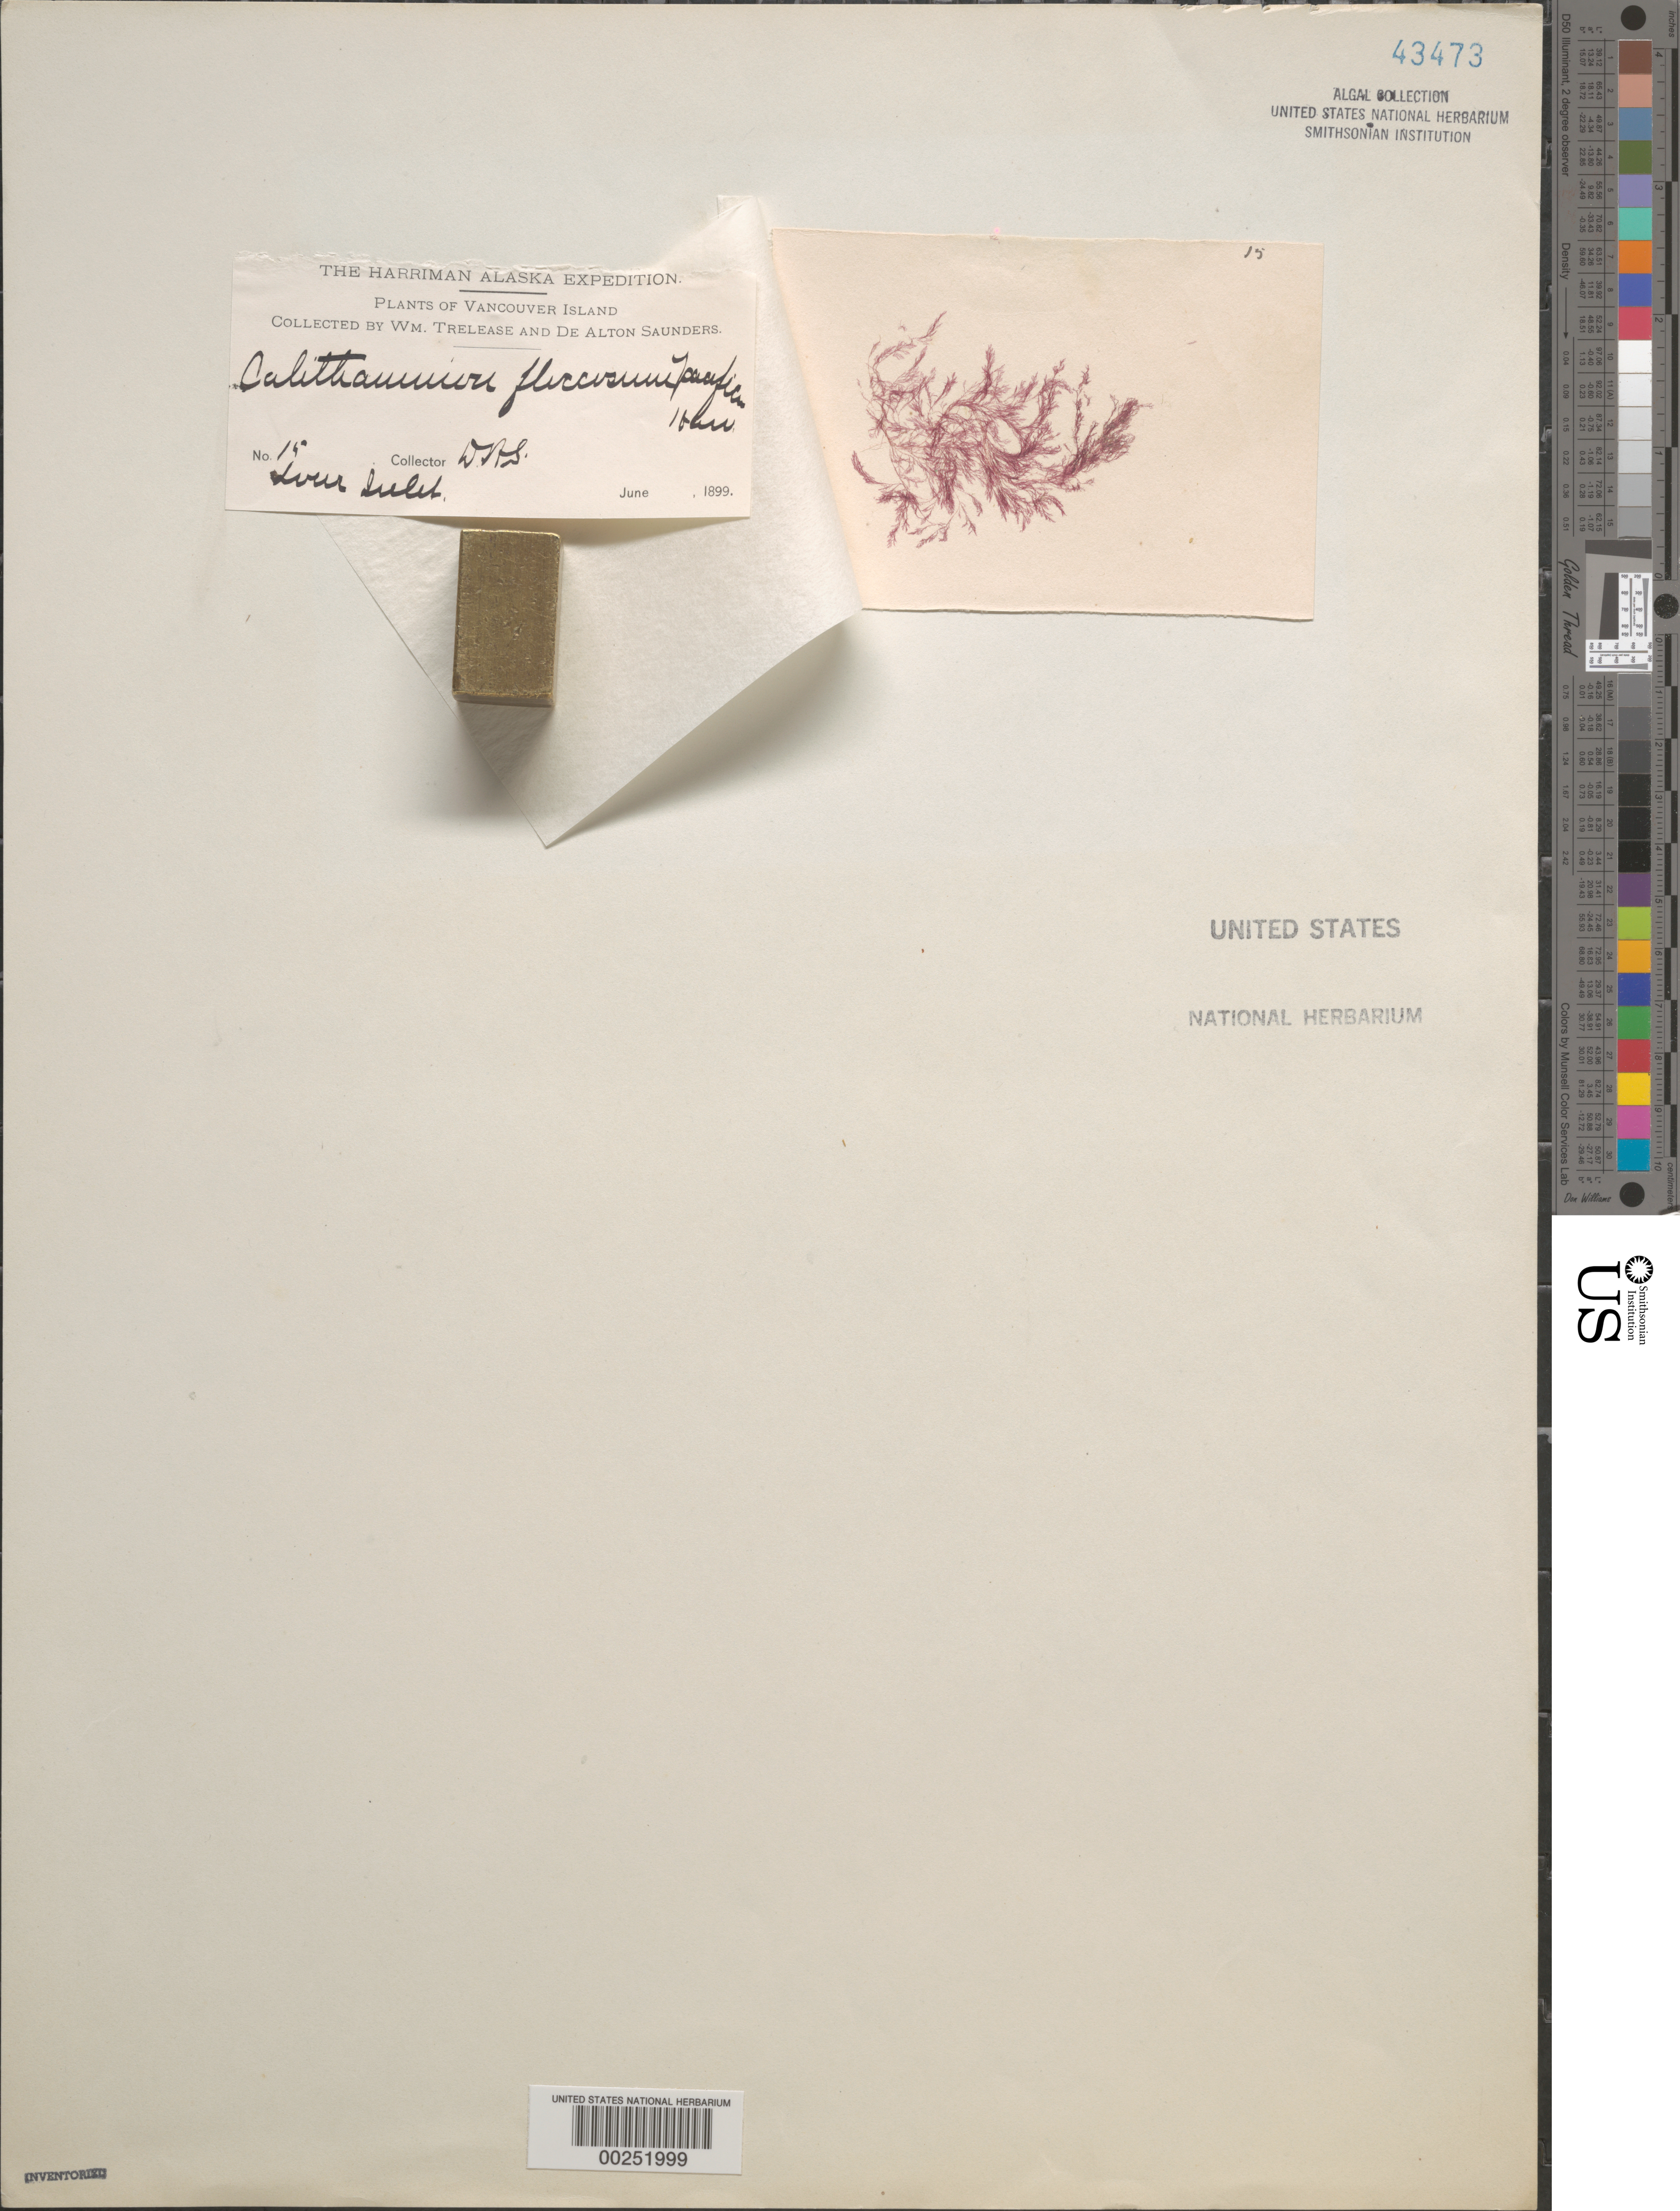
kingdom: Plantae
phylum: Rhodophyta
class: Florideophyceae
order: Ceramiales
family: Ceramiaceae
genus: Antithamnionella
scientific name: Antithamnionella floccosa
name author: (O.F. Muell.) Whittick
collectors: D. Saunders & W. Trelease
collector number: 15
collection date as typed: Jun 1899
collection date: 1899-06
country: Canada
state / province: British Columbia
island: Vancouver Island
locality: Ivur Inlet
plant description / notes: Harriman Alaska Expedition, 1899, as Callithamnion floccosum pacificum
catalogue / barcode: US 43473